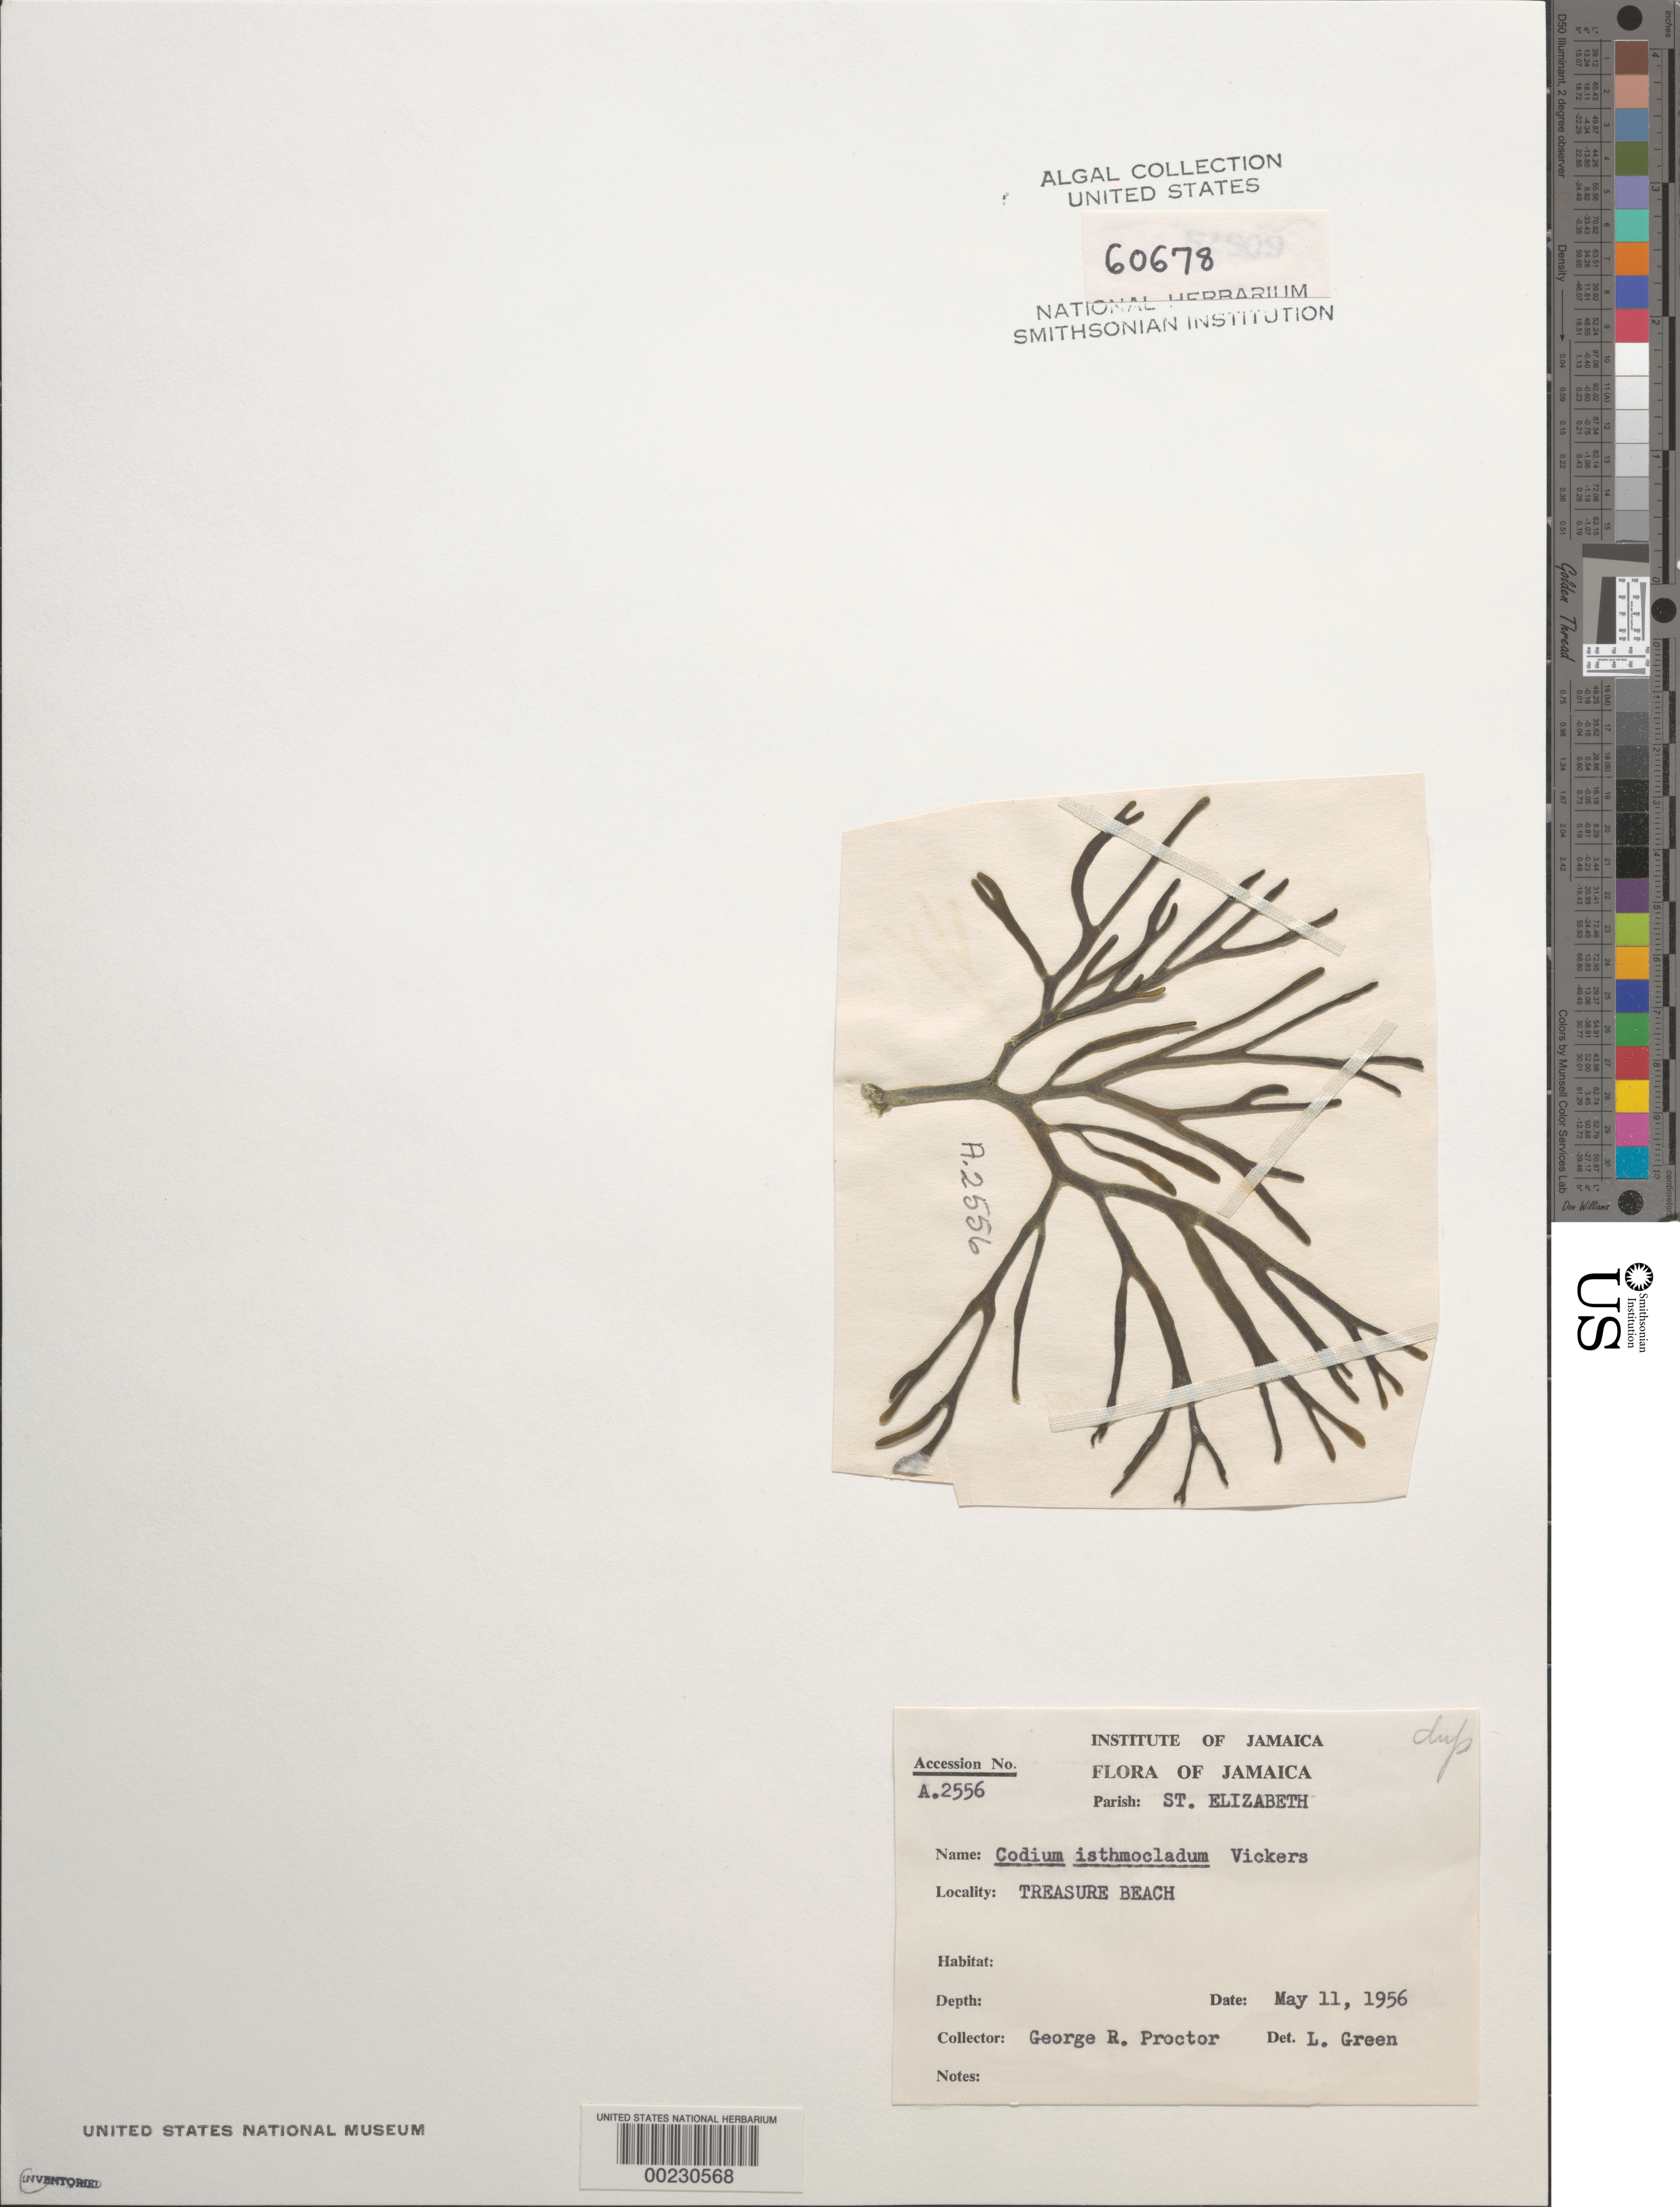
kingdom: Plantae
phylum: Chlorophyta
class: Ulvophyceae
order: Bryopsidales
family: Codiaceae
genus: Codium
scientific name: Codium isthmocladum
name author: Vickers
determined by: Green, L.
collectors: G. R. Proctor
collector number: A.2556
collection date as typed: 11 May 1956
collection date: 1956-05-11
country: Jamaica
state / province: Saint Elizabeth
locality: Treasure beach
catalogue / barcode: US 60678